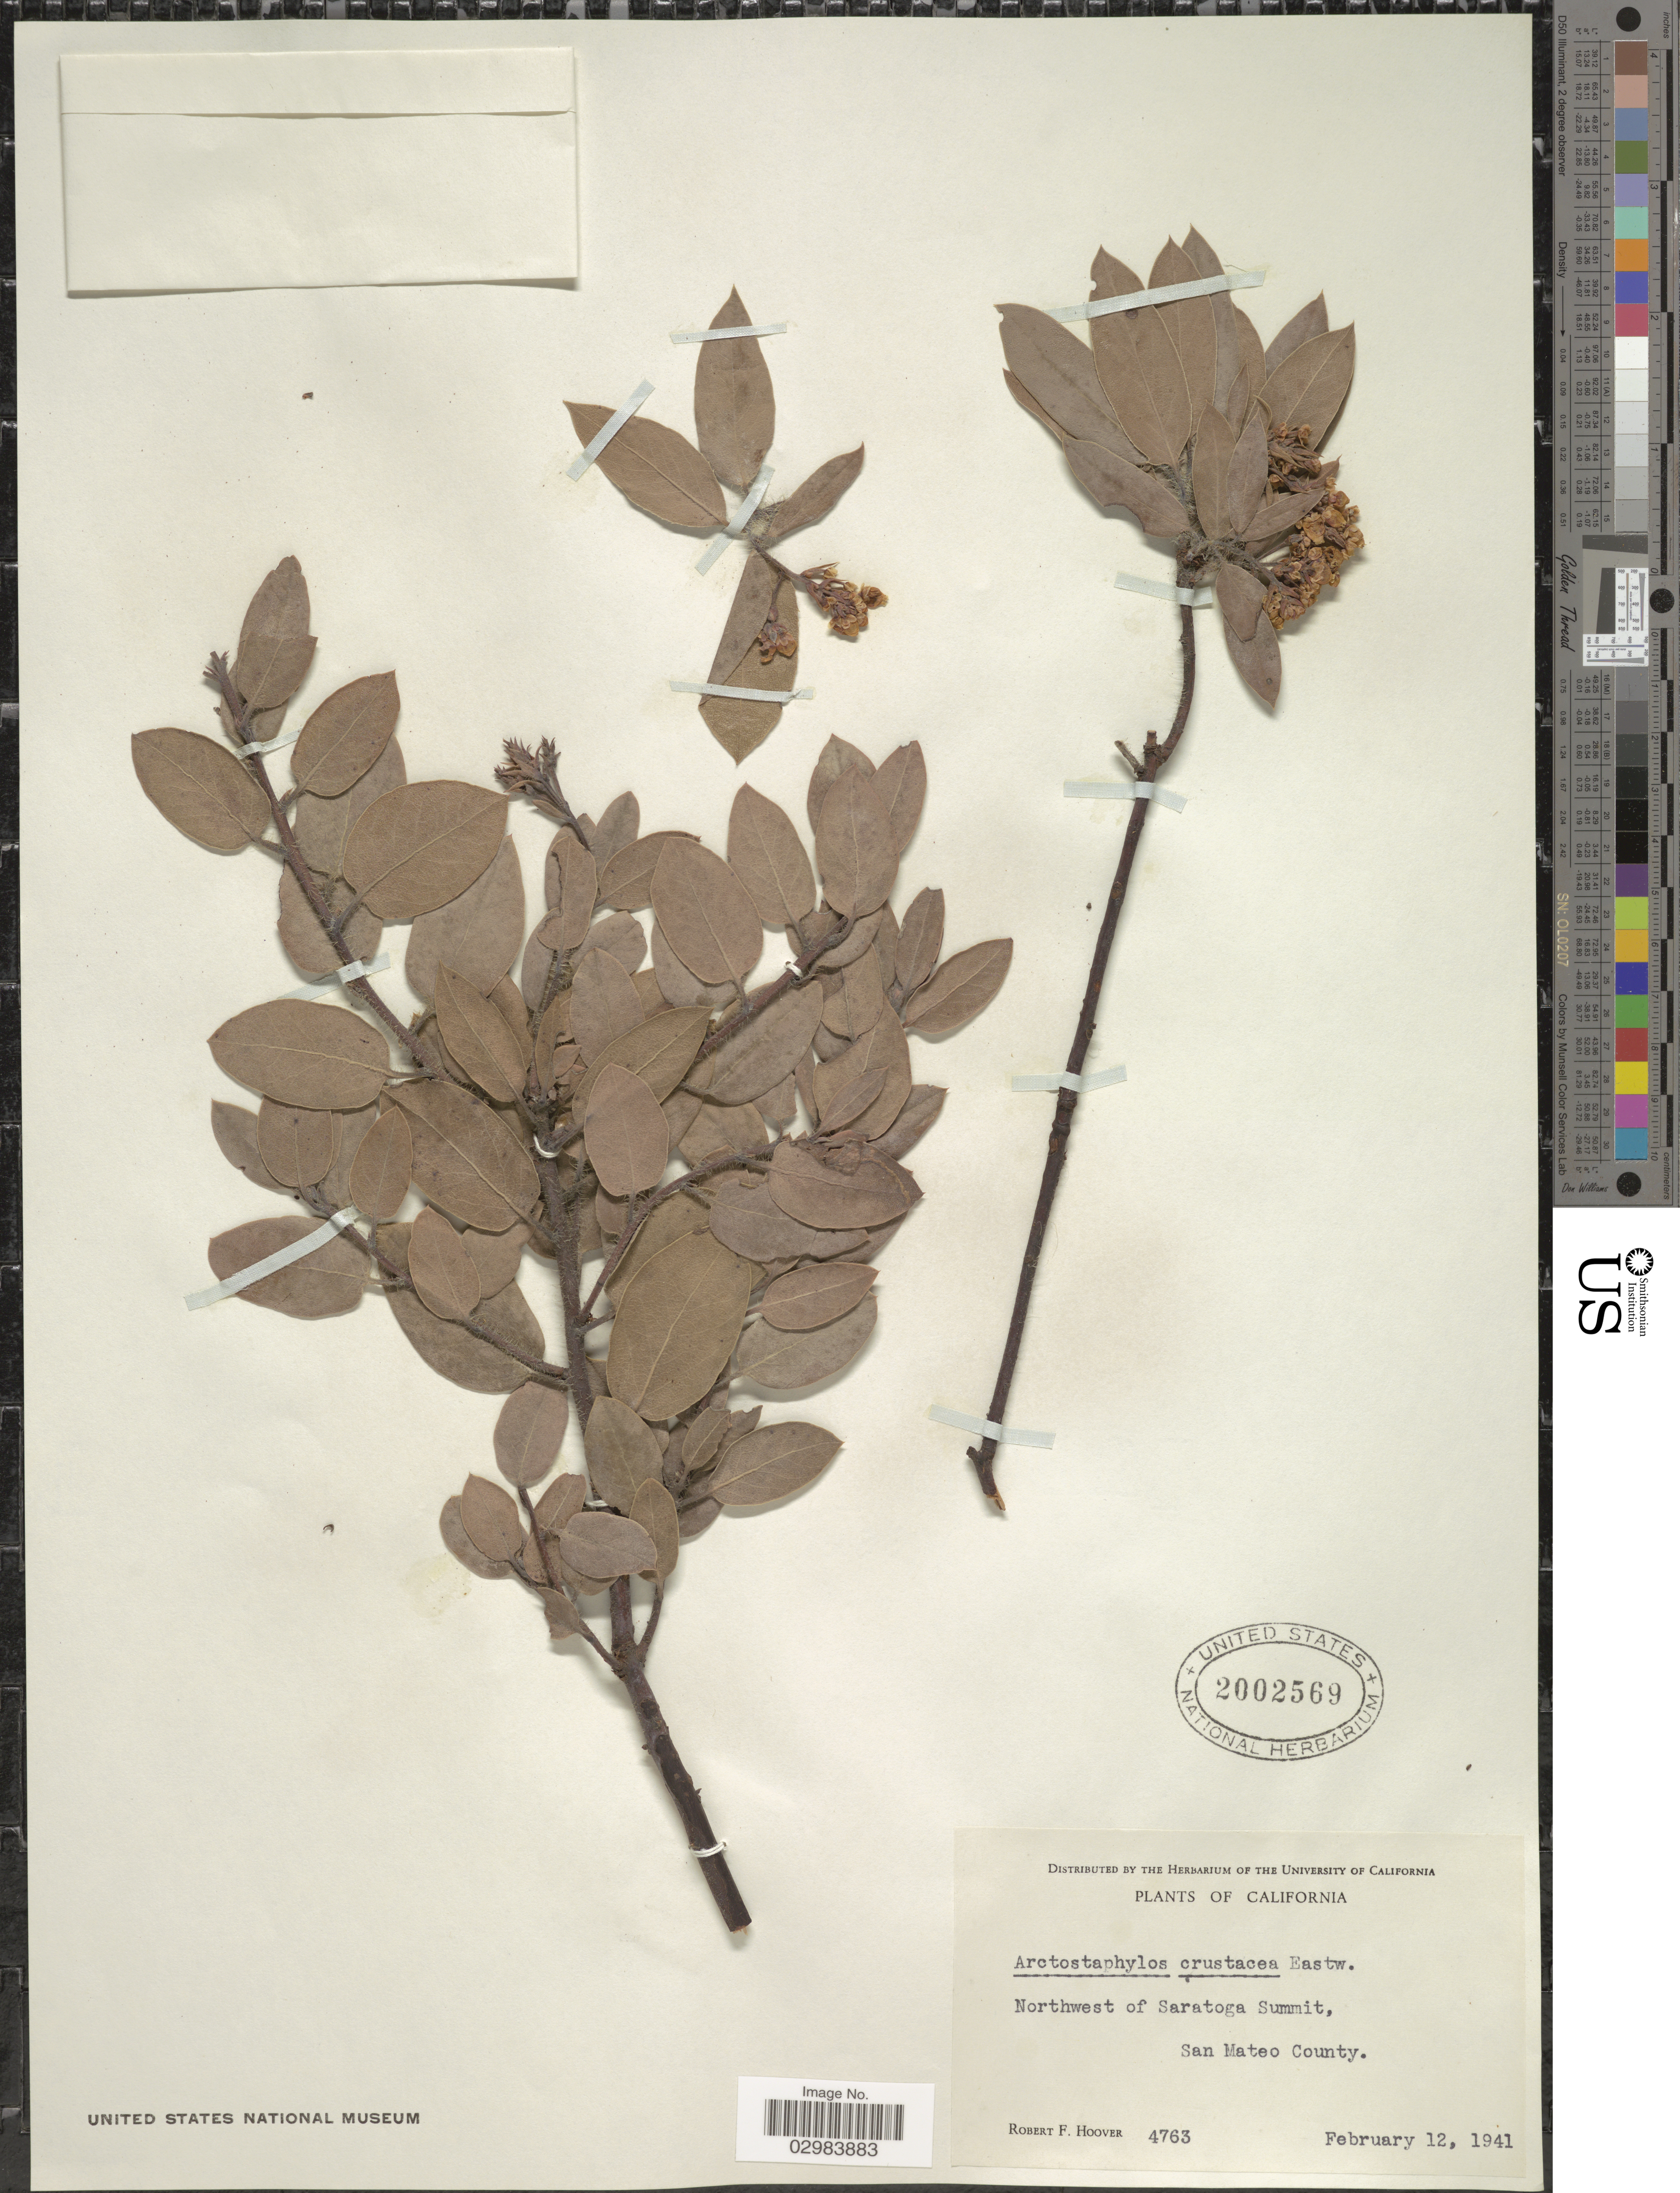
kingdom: Plantae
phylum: Tracheophyta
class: Magnoliopsida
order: Ericales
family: Ericaceae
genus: Arctostaphylos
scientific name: Arctostaphylos crustacea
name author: Eastw.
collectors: R. F. Hoover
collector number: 4763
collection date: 1941-02-12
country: United States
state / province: California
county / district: San Mateo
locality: Northwest of Saratoga Summit, San Mateo County.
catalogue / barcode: US 2002569